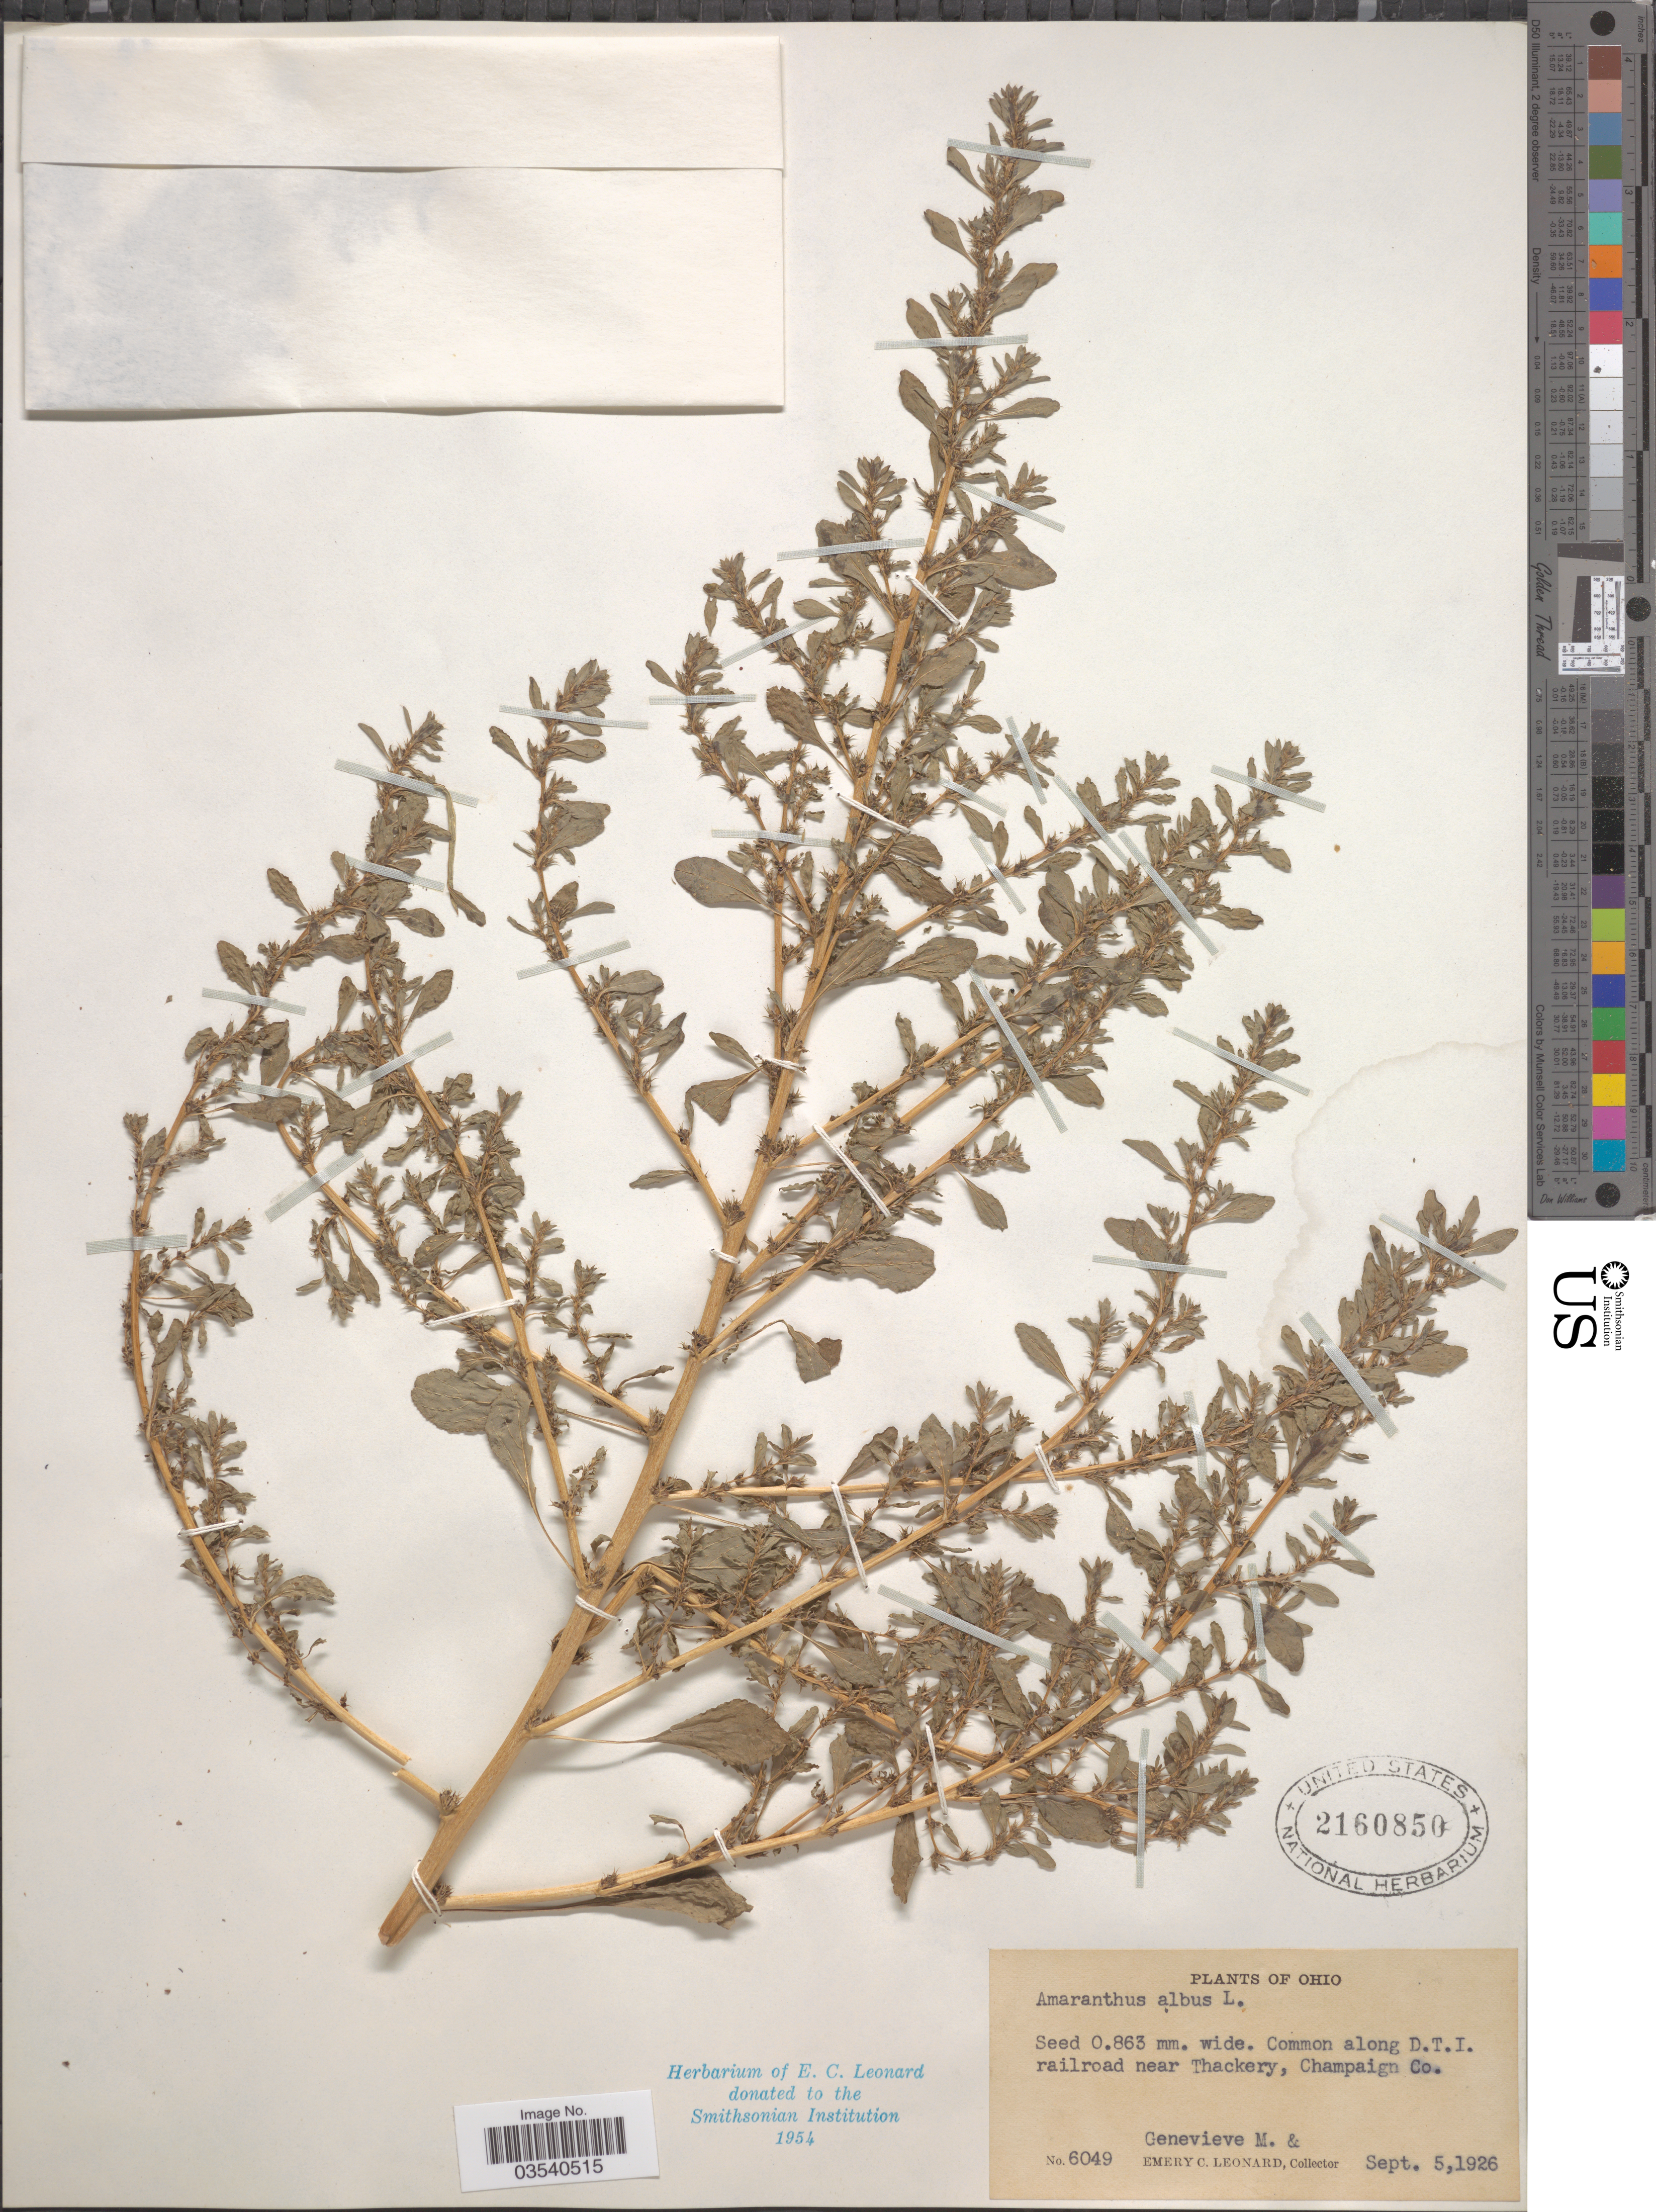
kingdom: Plantae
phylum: Tracheophyta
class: Magnoliopsida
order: Caryophyllales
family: Amaranthaceae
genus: Amaranthus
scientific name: Amaranthus graecizans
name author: L.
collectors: G. Mannakee & E. C. Leonard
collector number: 6049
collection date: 1926-09-05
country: United States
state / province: Ohio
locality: Common along D.T.I. railroad near Thackery, Champaign Co.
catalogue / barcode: US 2160850